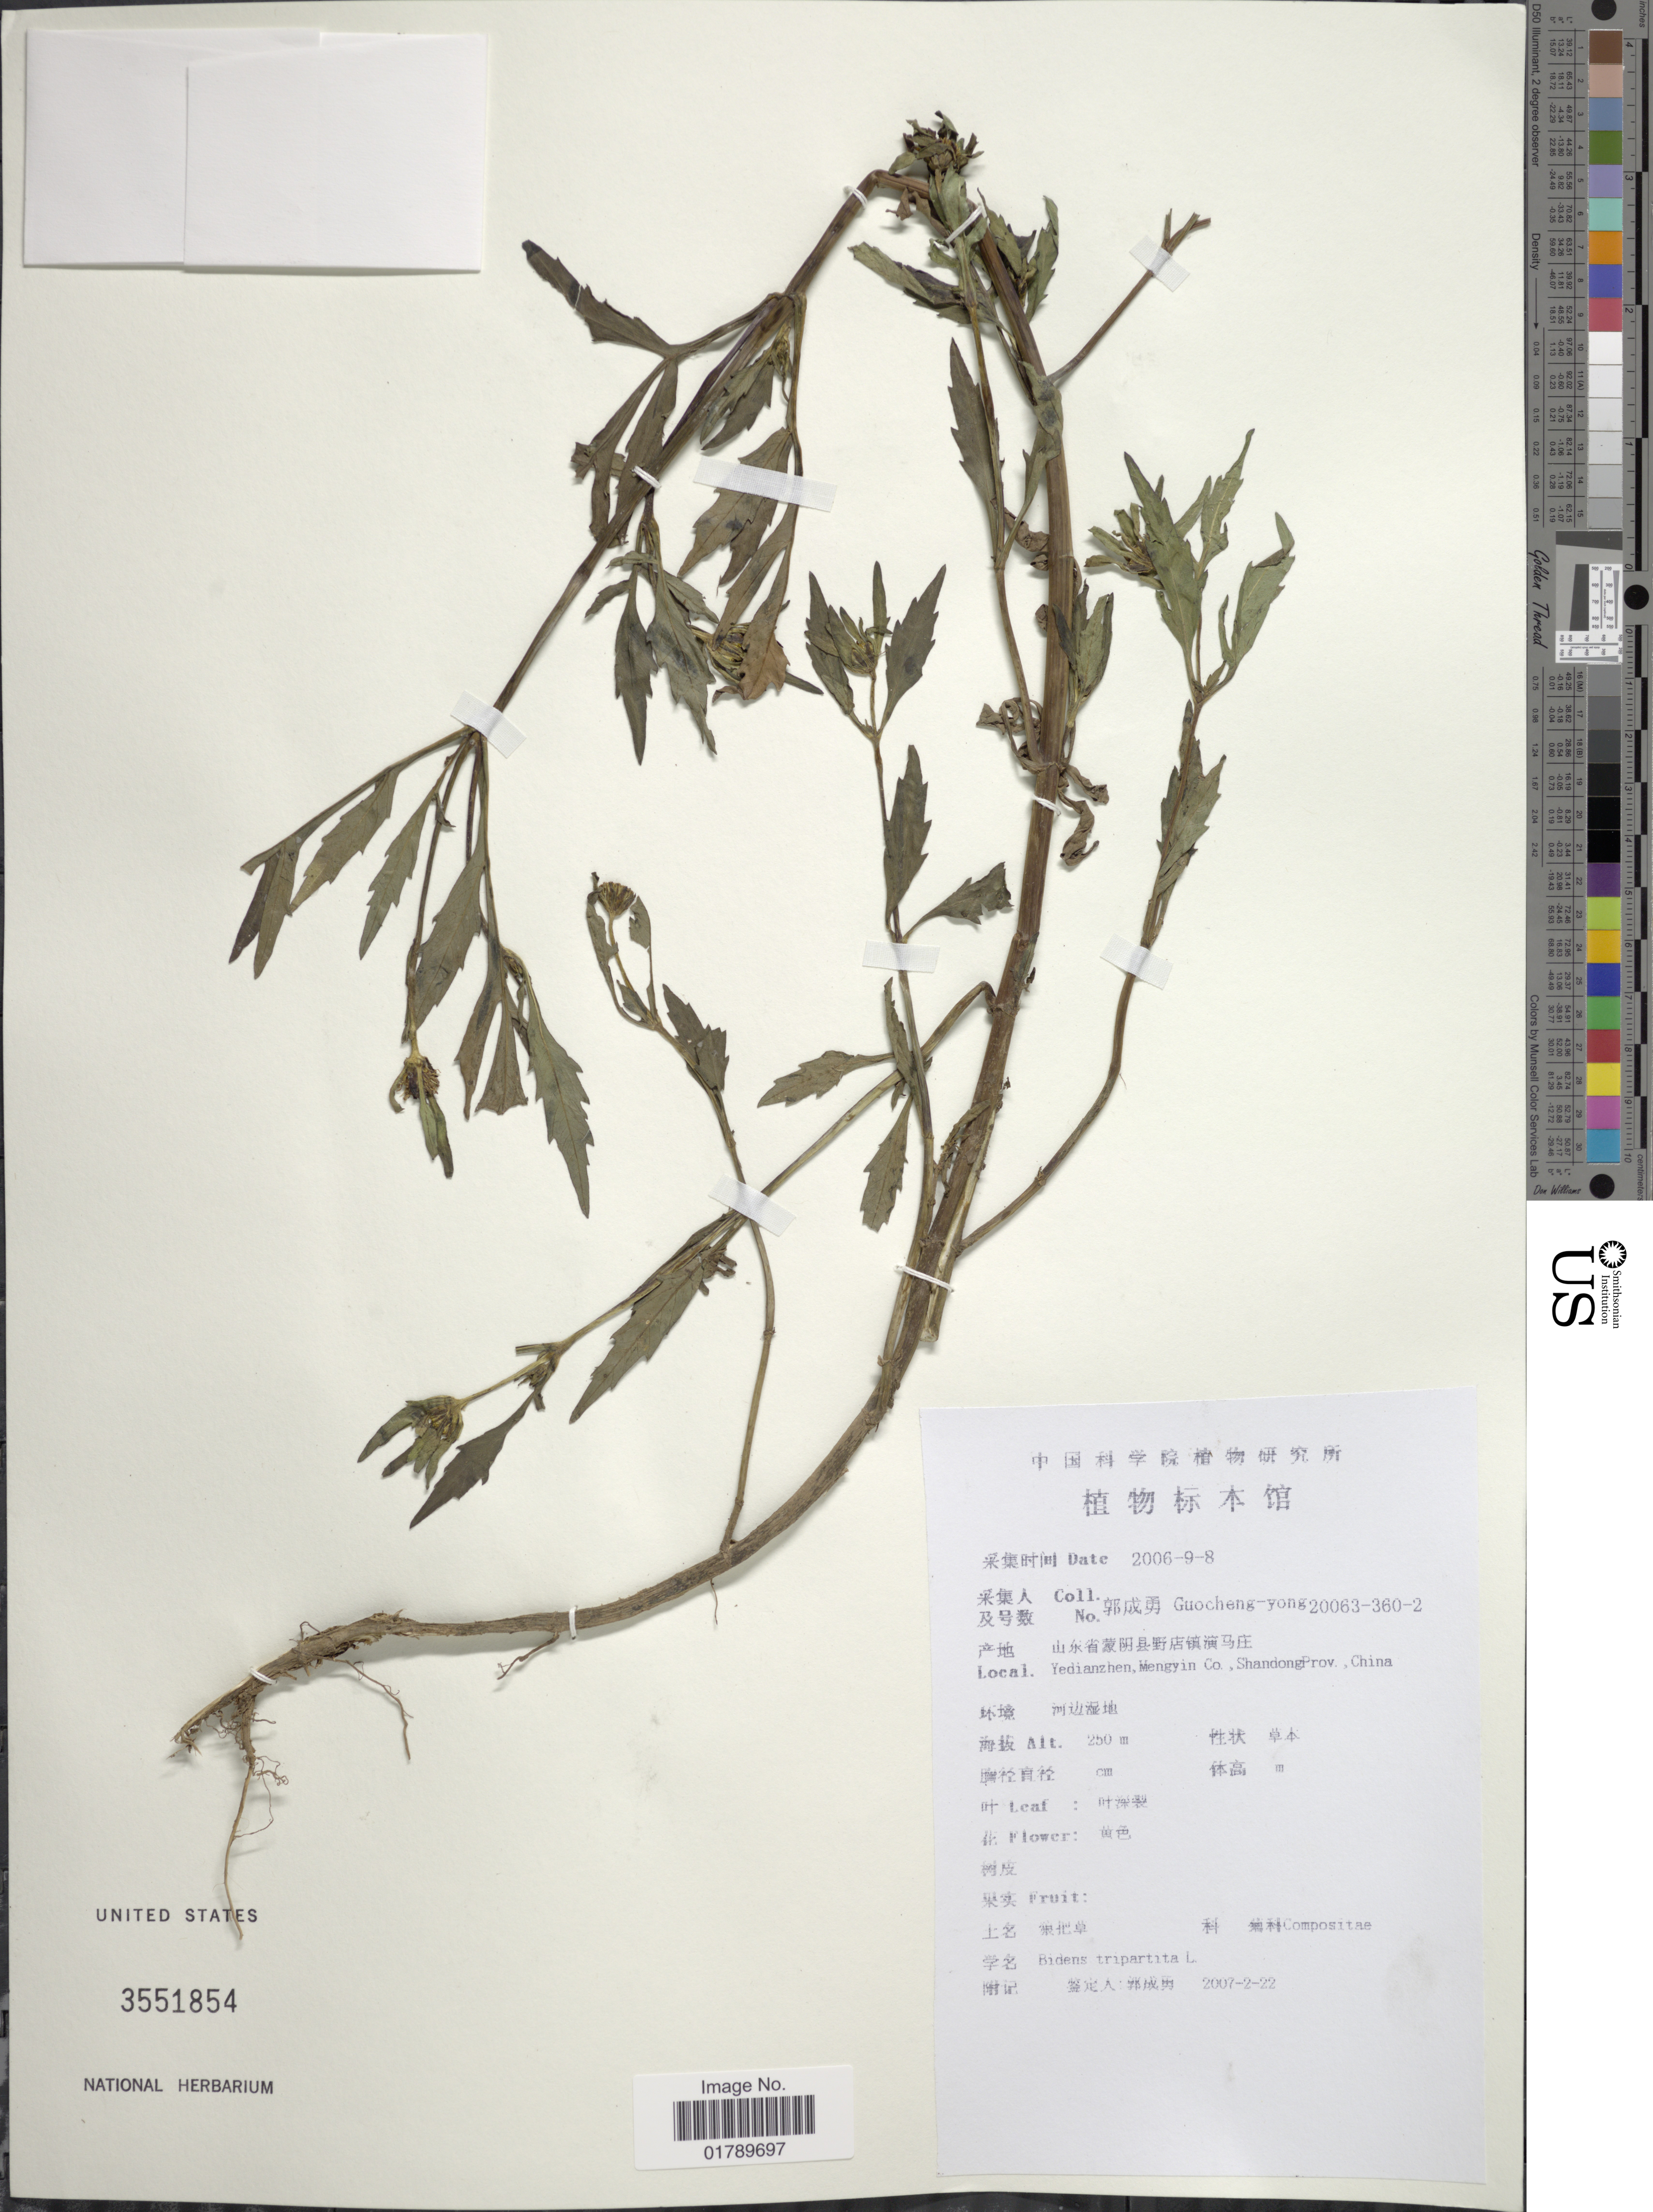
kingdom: Plantae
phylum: Tracheophyta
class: Magnoliopsida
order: Asterales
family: Asteraceae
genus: Bidens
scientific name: Bidens tripartita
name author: L.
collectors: Guo cheng-yong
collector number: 20063-360-2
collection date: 2006-09-08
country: China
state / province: Shandong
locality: Yedianzhen, Mengyin Co., ShandongProv., China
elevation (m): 250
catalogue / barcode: US 3551854